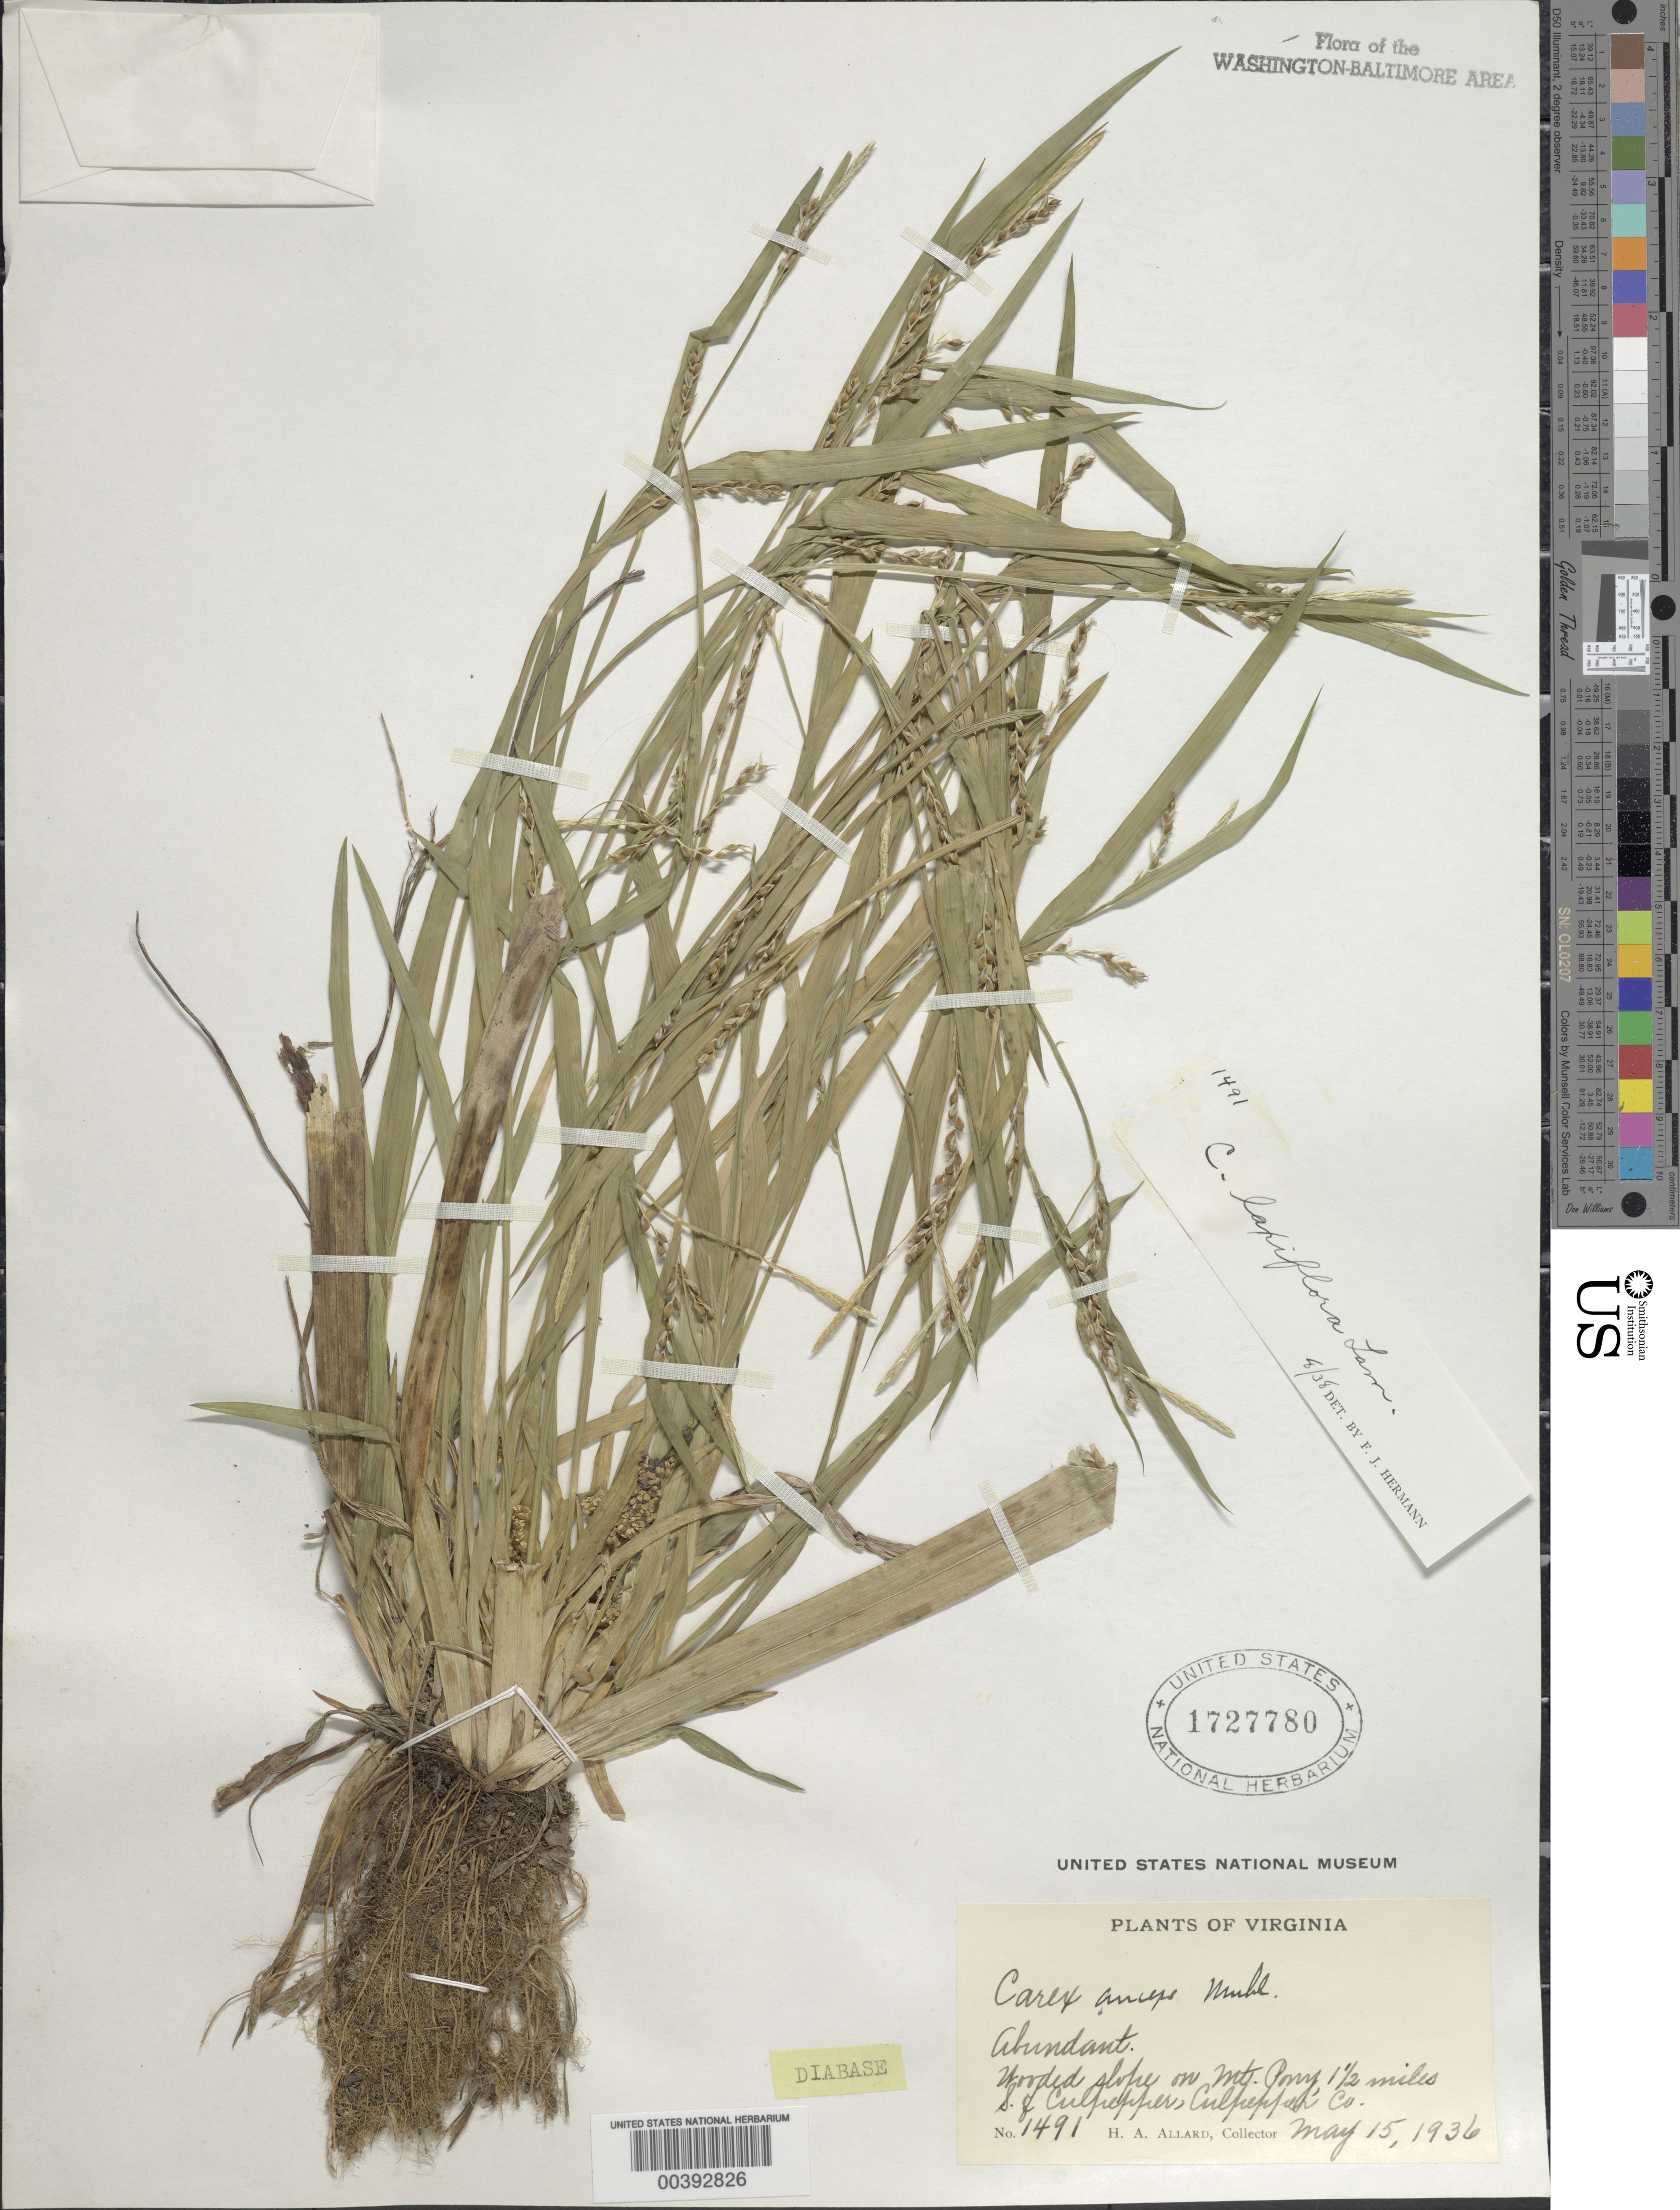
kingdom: Plantae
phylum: Tracheophyta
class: Liliopsida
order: Poales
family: Cyperaceae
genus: Carex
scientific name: Carex laxiflora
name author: Lam.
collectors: H. A. Allard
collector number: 1491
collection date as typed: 15 May 1936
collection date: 1936-05-15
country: United States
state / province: Virginia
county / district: Culpeper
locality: Mount Pony, south of Culpepper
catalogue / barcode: US 1727780